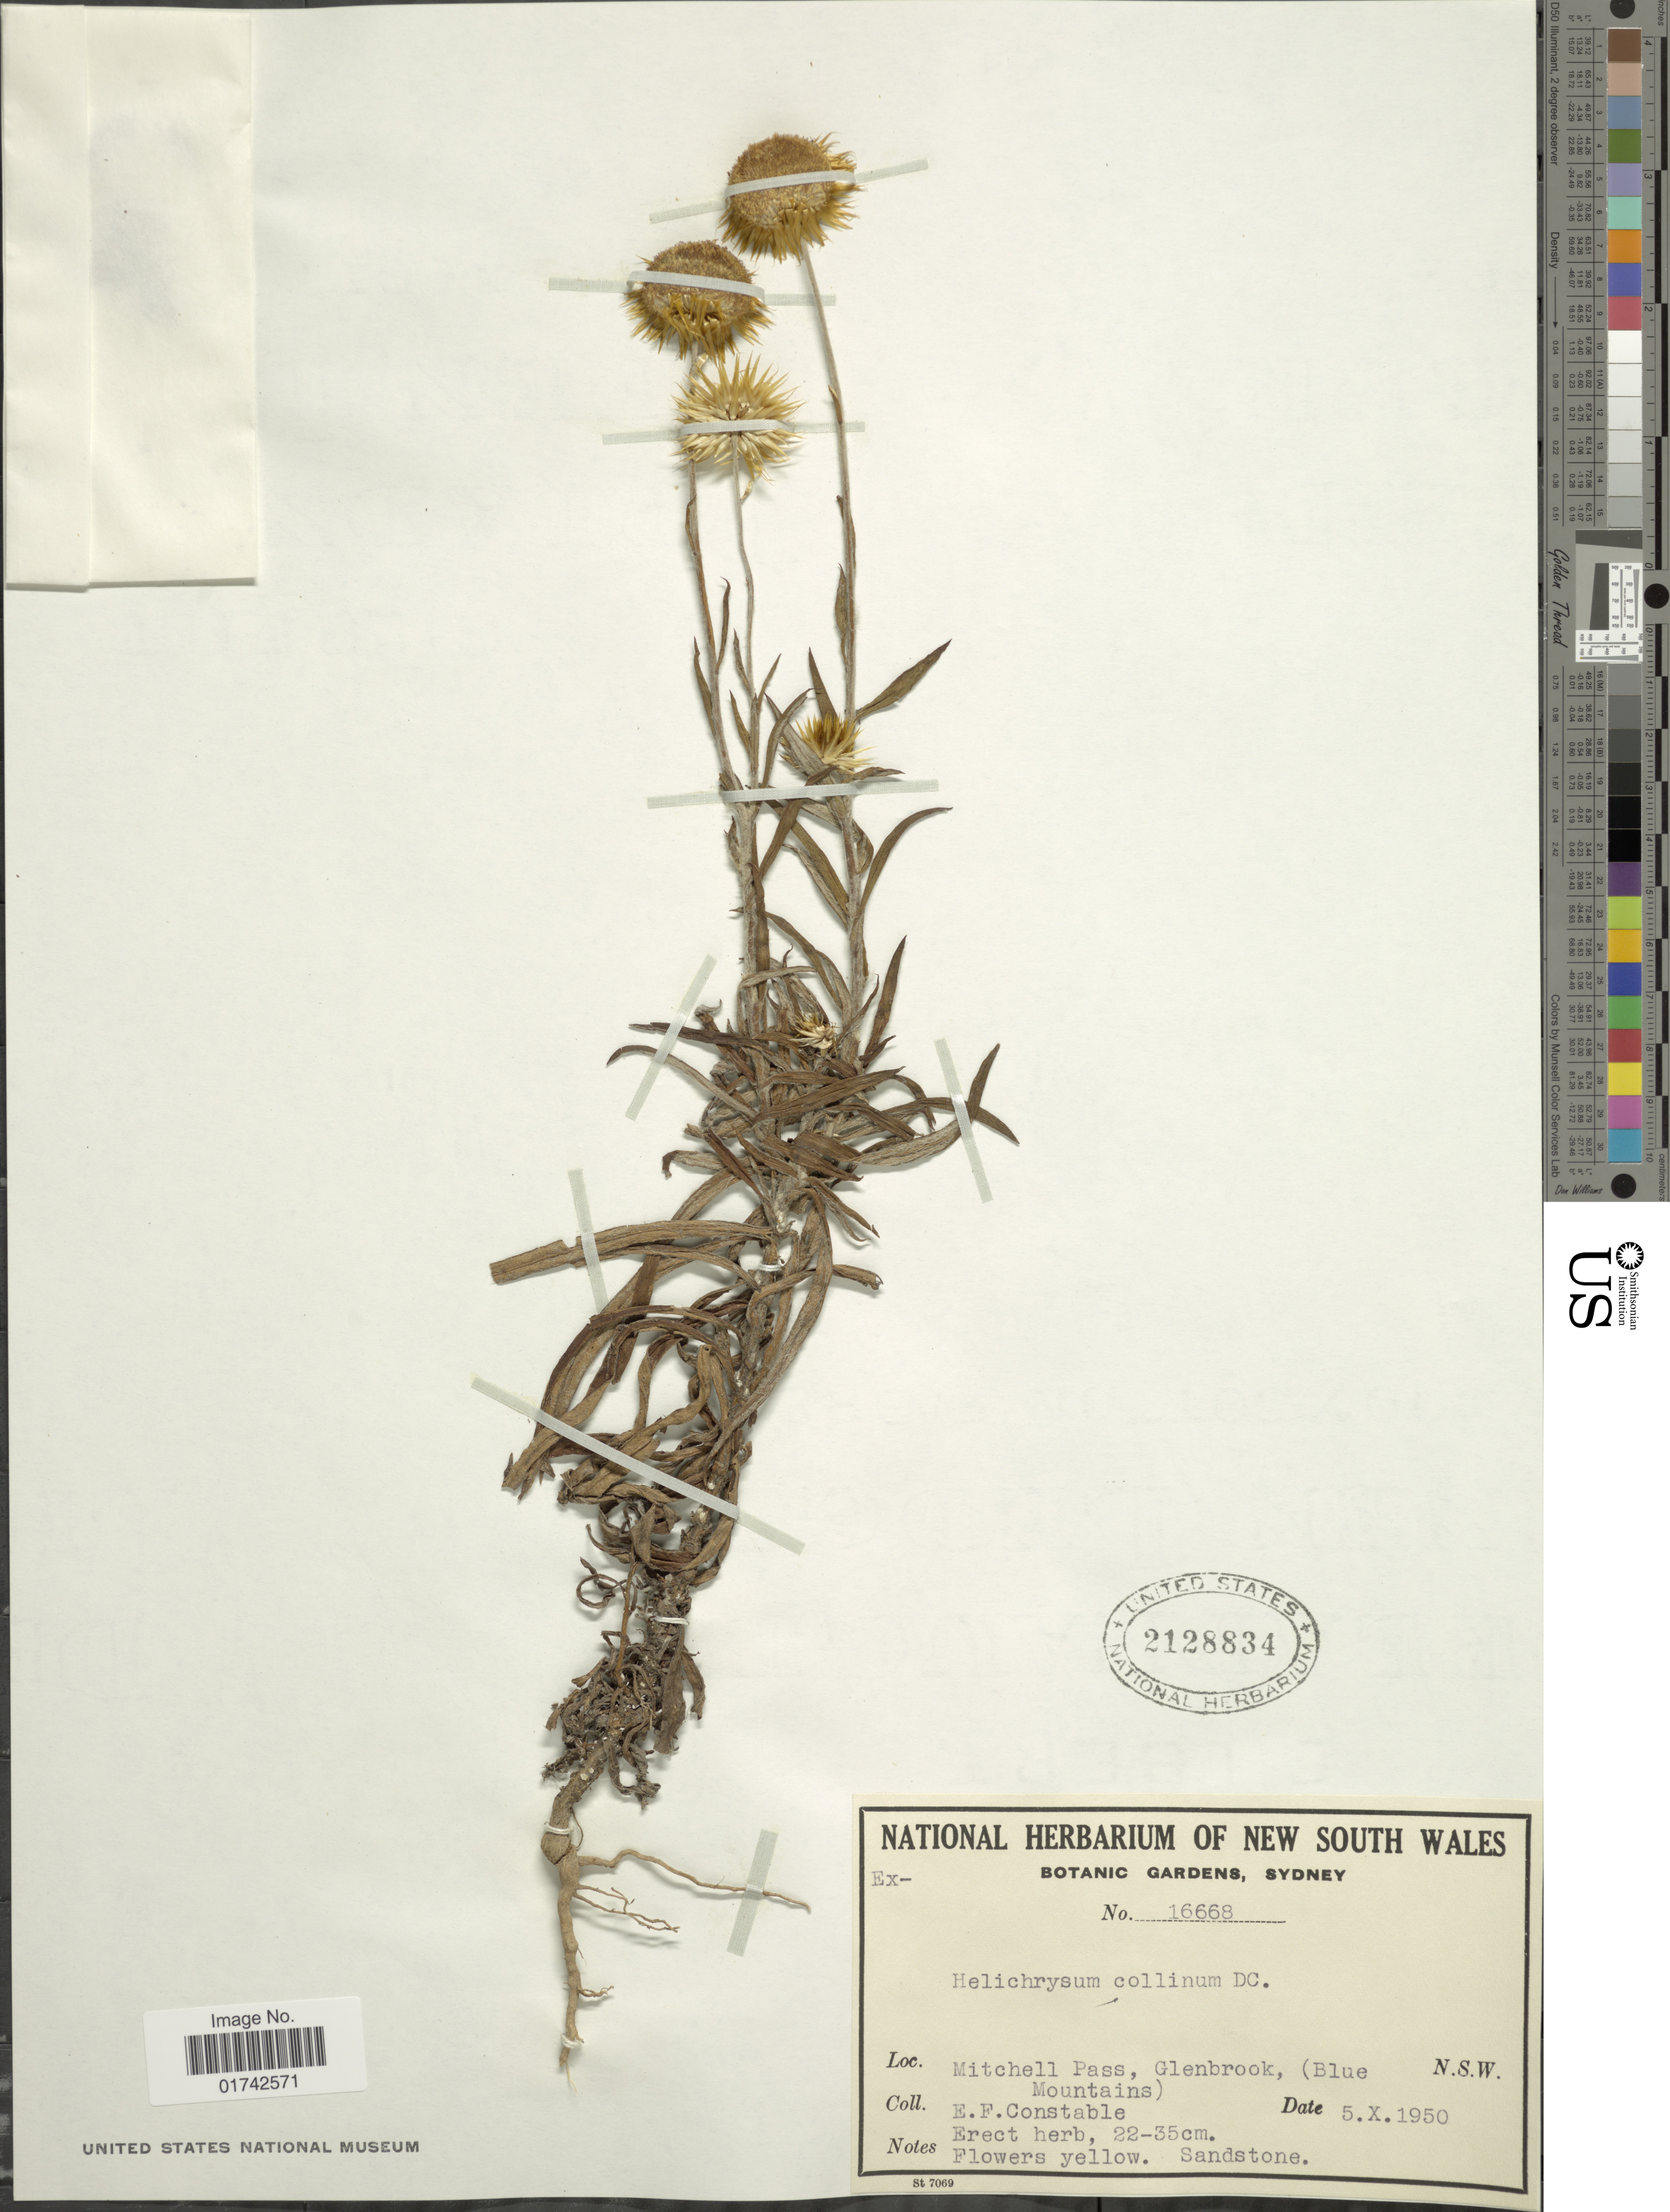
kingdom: Plantae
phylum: Tracheophyta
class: Magnoliopsida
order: Asterales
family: Asteraceae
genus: Helichrysum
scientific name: Helichrysum collinum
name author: DC.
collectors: E. F. Constable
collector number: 16668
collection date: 1950-10-05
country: Australia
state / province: New South Wales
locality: Mitchell Pass, Glenbrook, (Blue Mountains). N.S.W.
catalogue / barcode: US 2128834